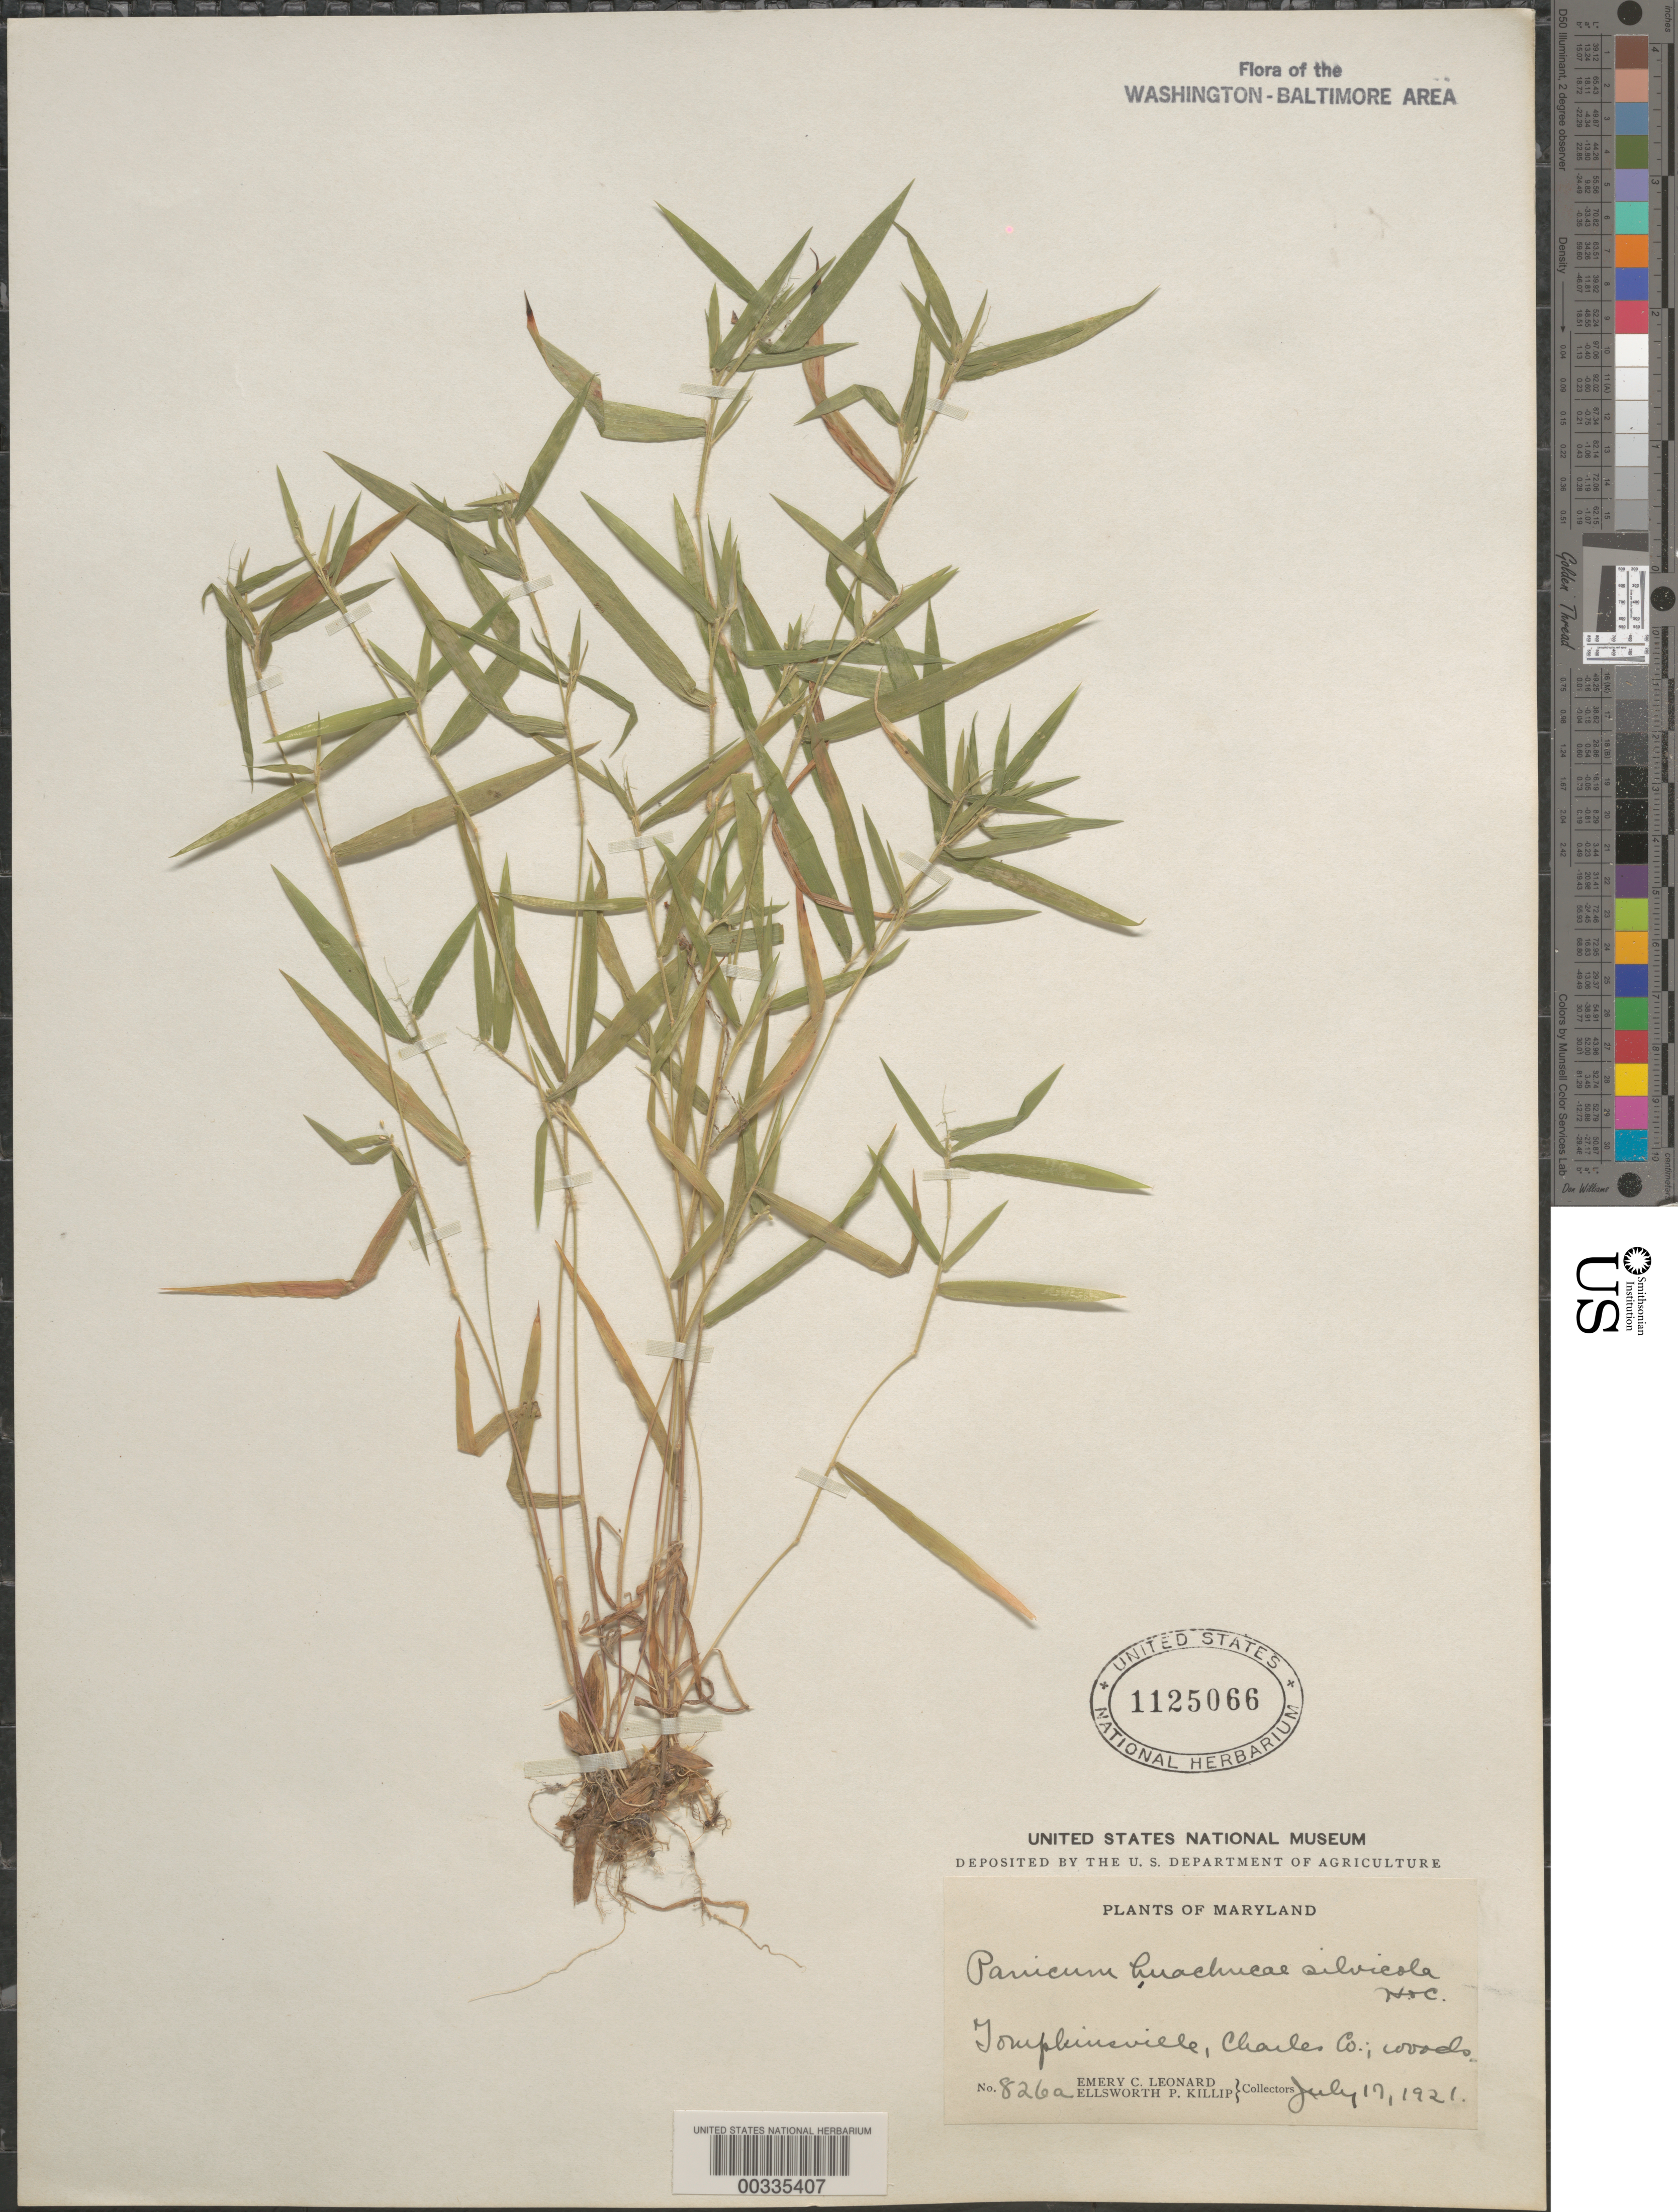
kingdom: Plantae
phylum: Tracheophyta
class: Liliopsida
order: Poales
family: Poaceae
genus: Panicum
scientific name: Panicum acuminatum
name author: Sw.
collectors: E. C. Leonard & E. P. Killip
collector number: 826a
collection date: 1921-07-17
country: United States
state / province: Maryland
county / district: Charles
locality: Tompkinsville, Charles Co.; woods.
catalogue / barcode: US 1125066